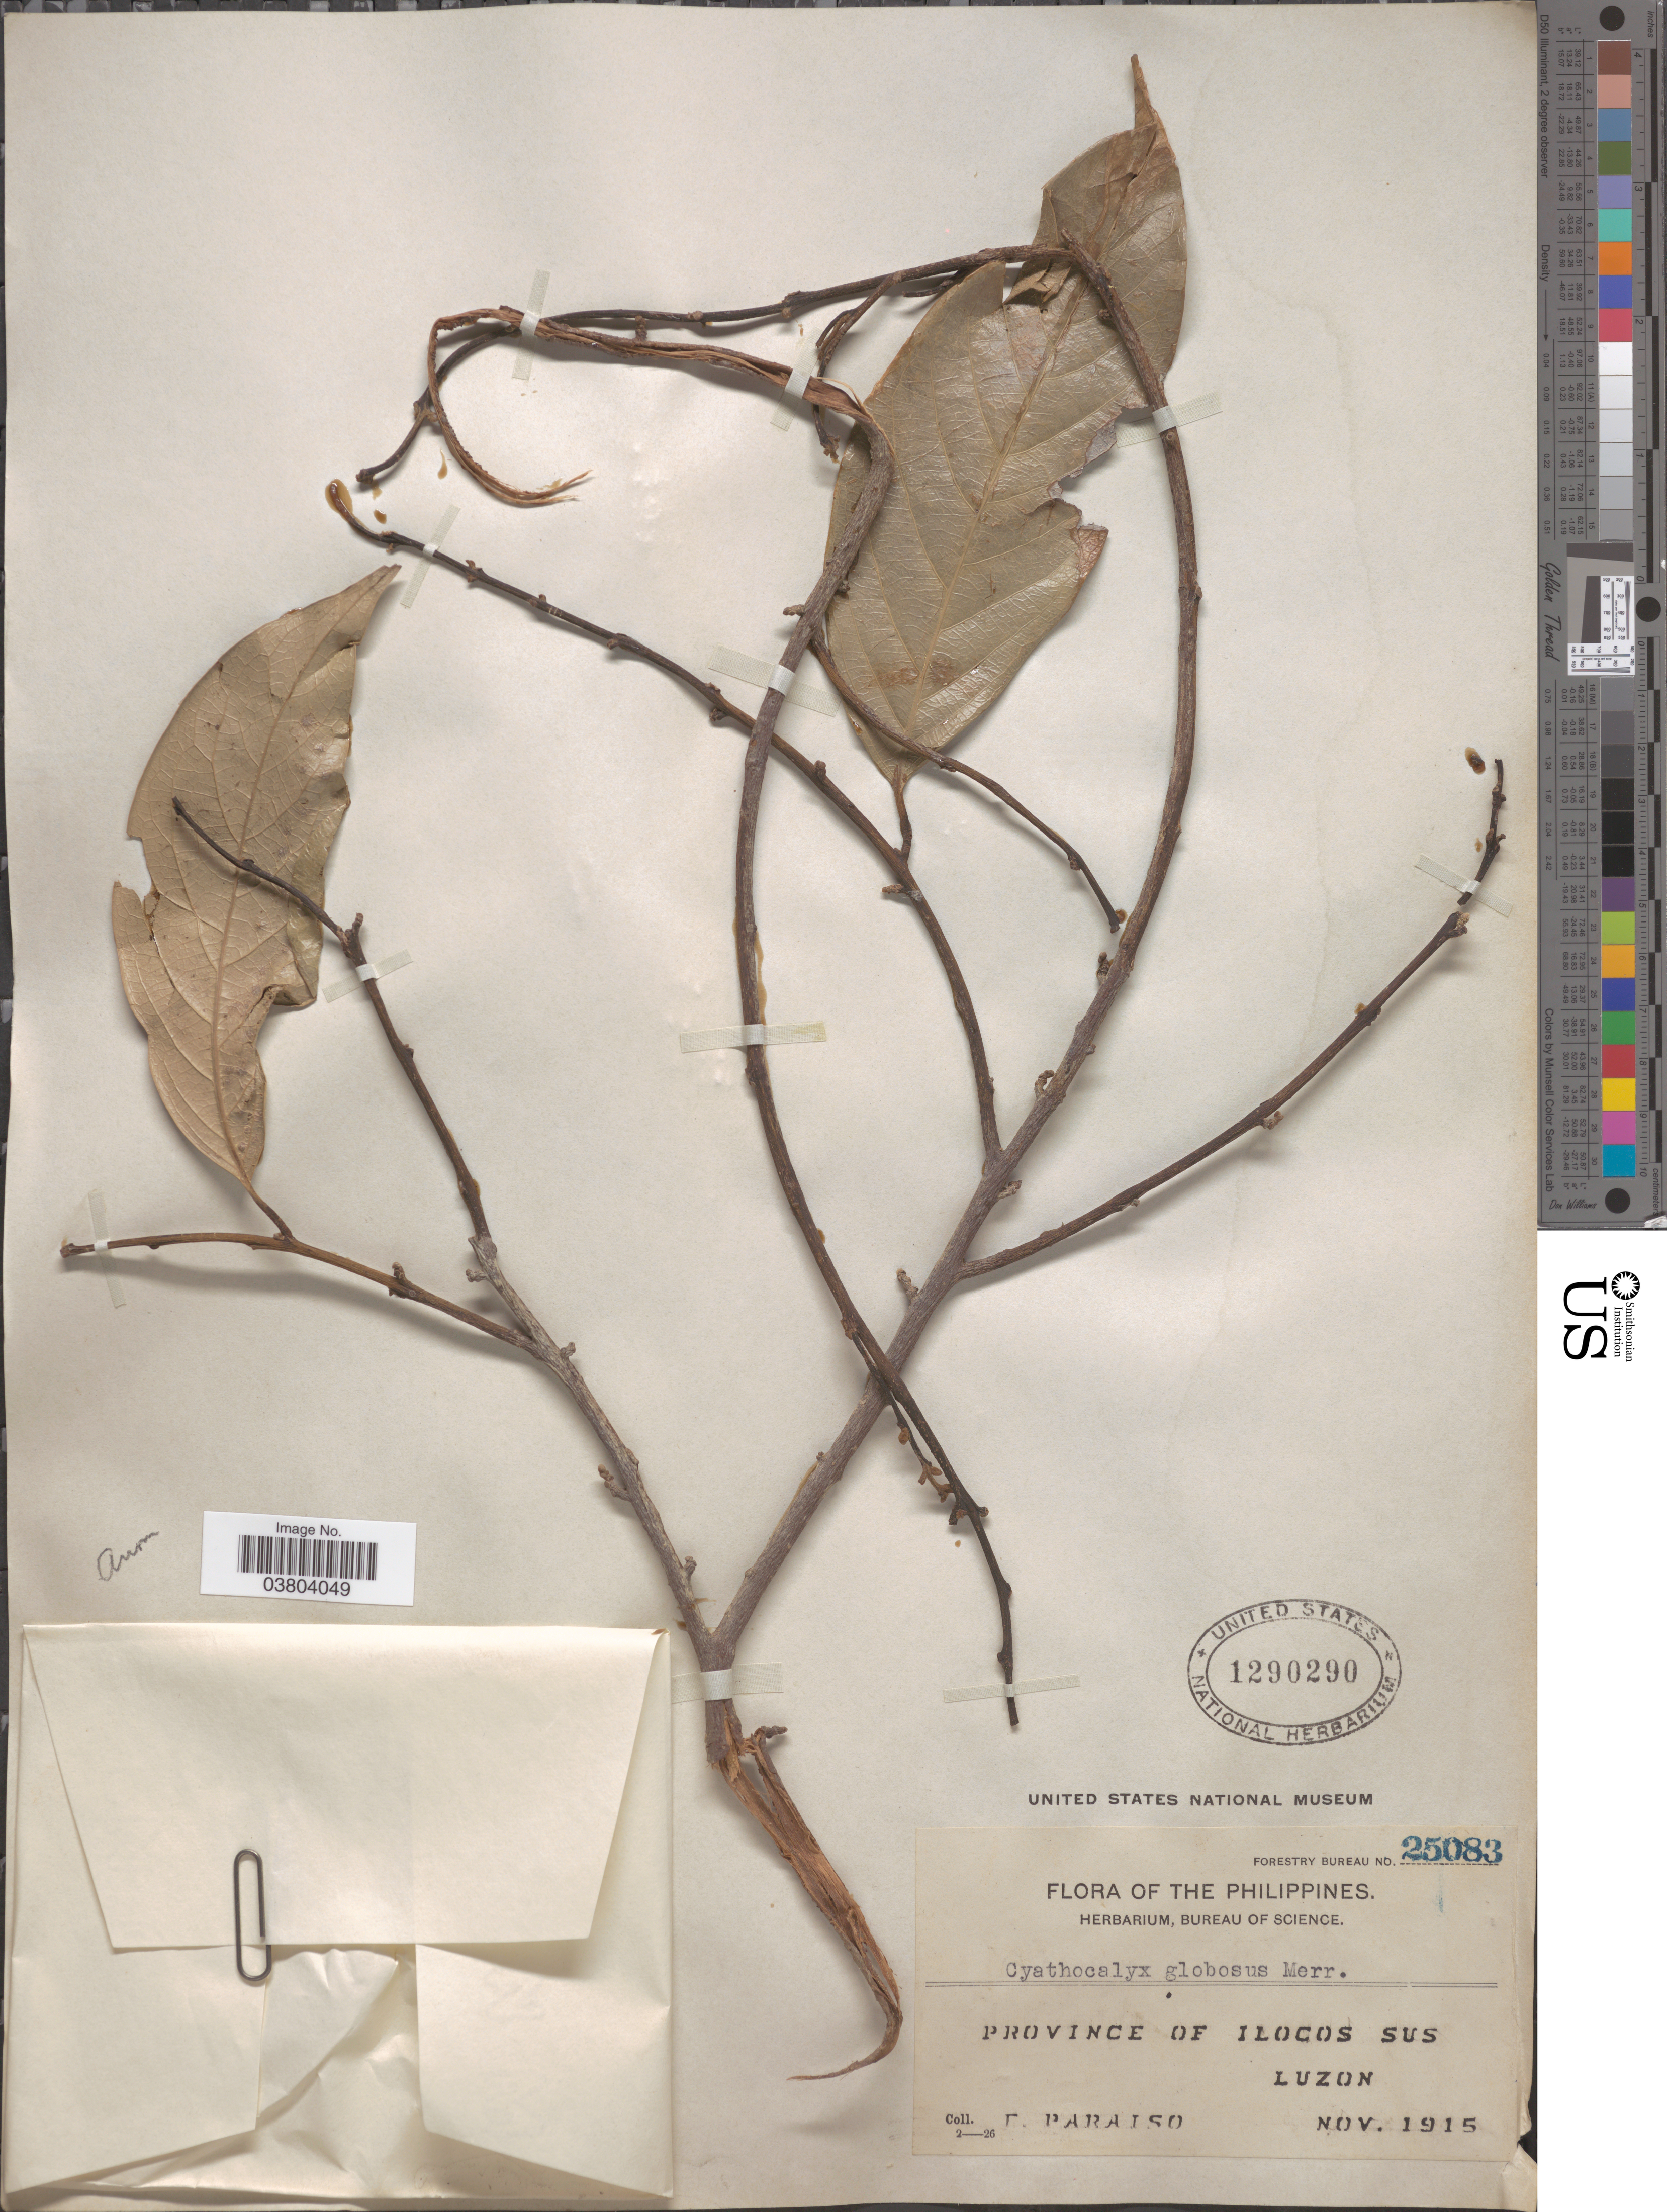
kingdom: Plantae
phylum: Tracheophyta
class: Magnoliopsida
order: Magnoliales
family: Annonaceae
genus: Cyathocalyx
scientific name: Cyathocalyx globosus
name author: Merr.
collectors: E. Paraiso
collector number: Forestry Bureau 25083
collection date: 1915-11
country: Philippines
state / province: Ilocos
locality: Province of Ilocos Sus. Luzon.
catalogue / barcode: US 1290290